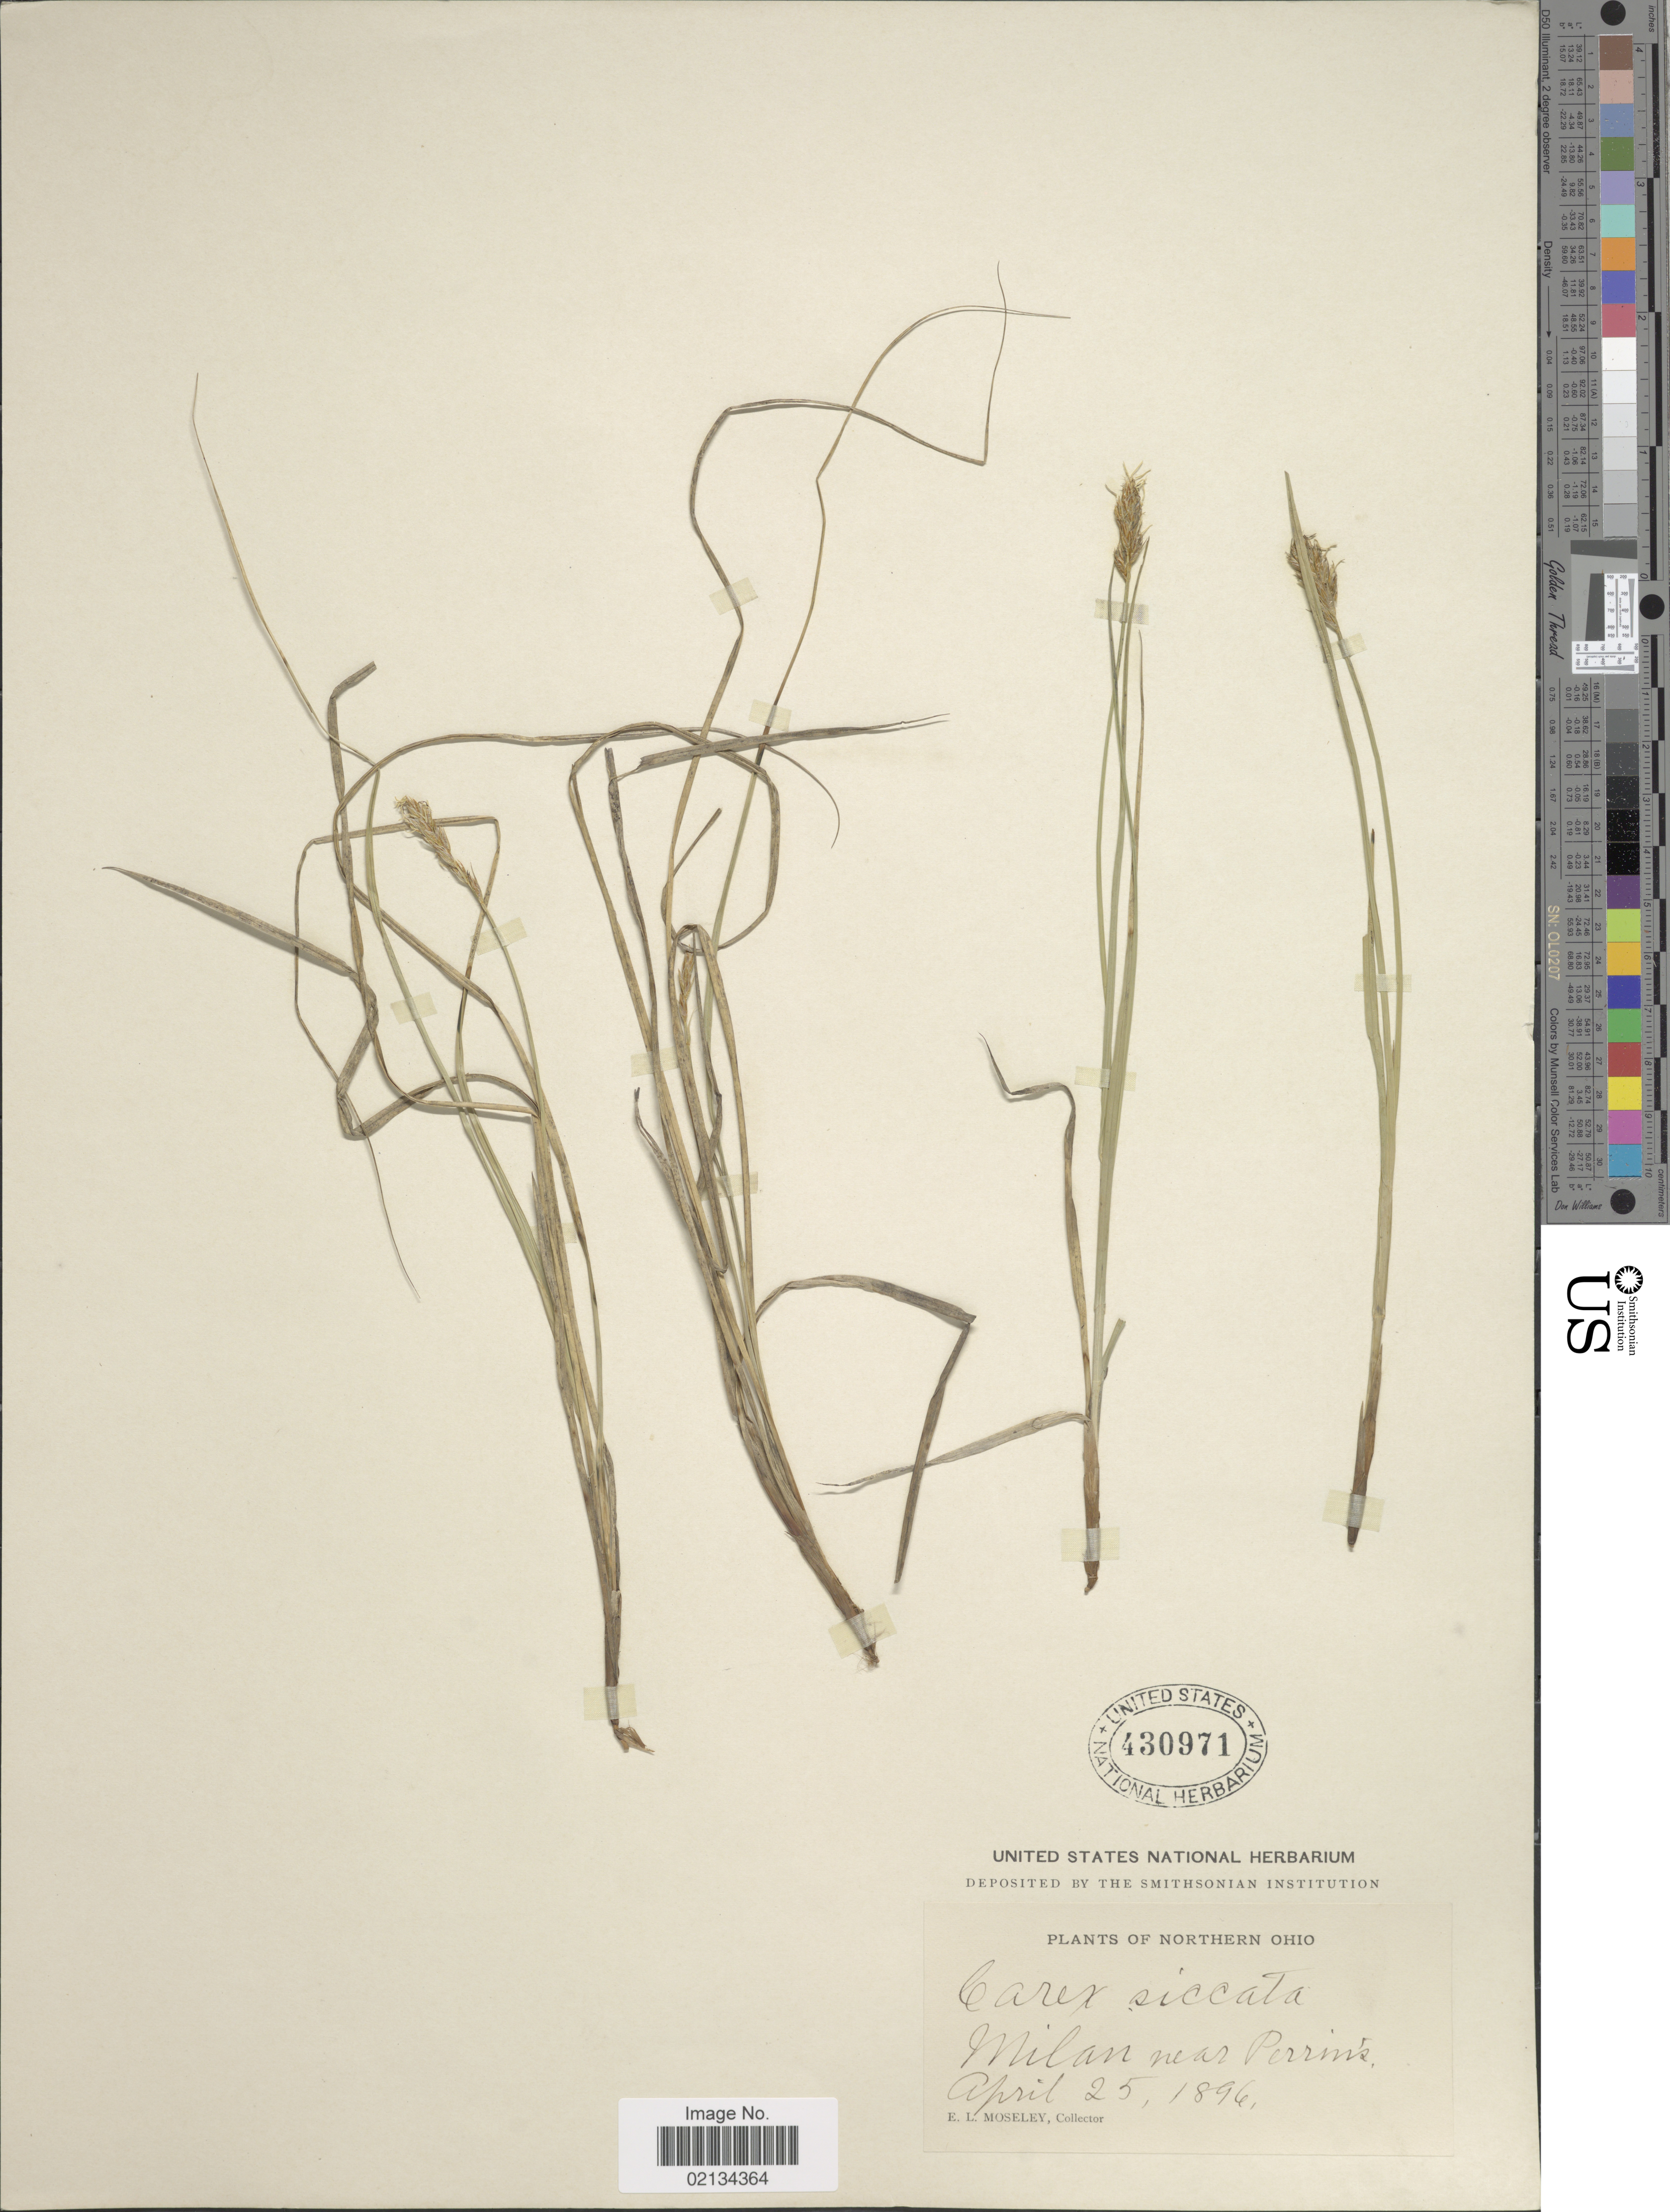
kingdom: Plantae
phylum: Tracheophyta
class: Liliopsida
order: Poales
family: Cyperaceae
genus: Carex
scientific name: Carex siccata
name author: Dewey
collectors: E. Moseley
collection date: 1896-04-25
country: United States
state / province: Ohio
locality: Northern Ohio, Milan near Perrim's.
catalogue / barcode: US 430971